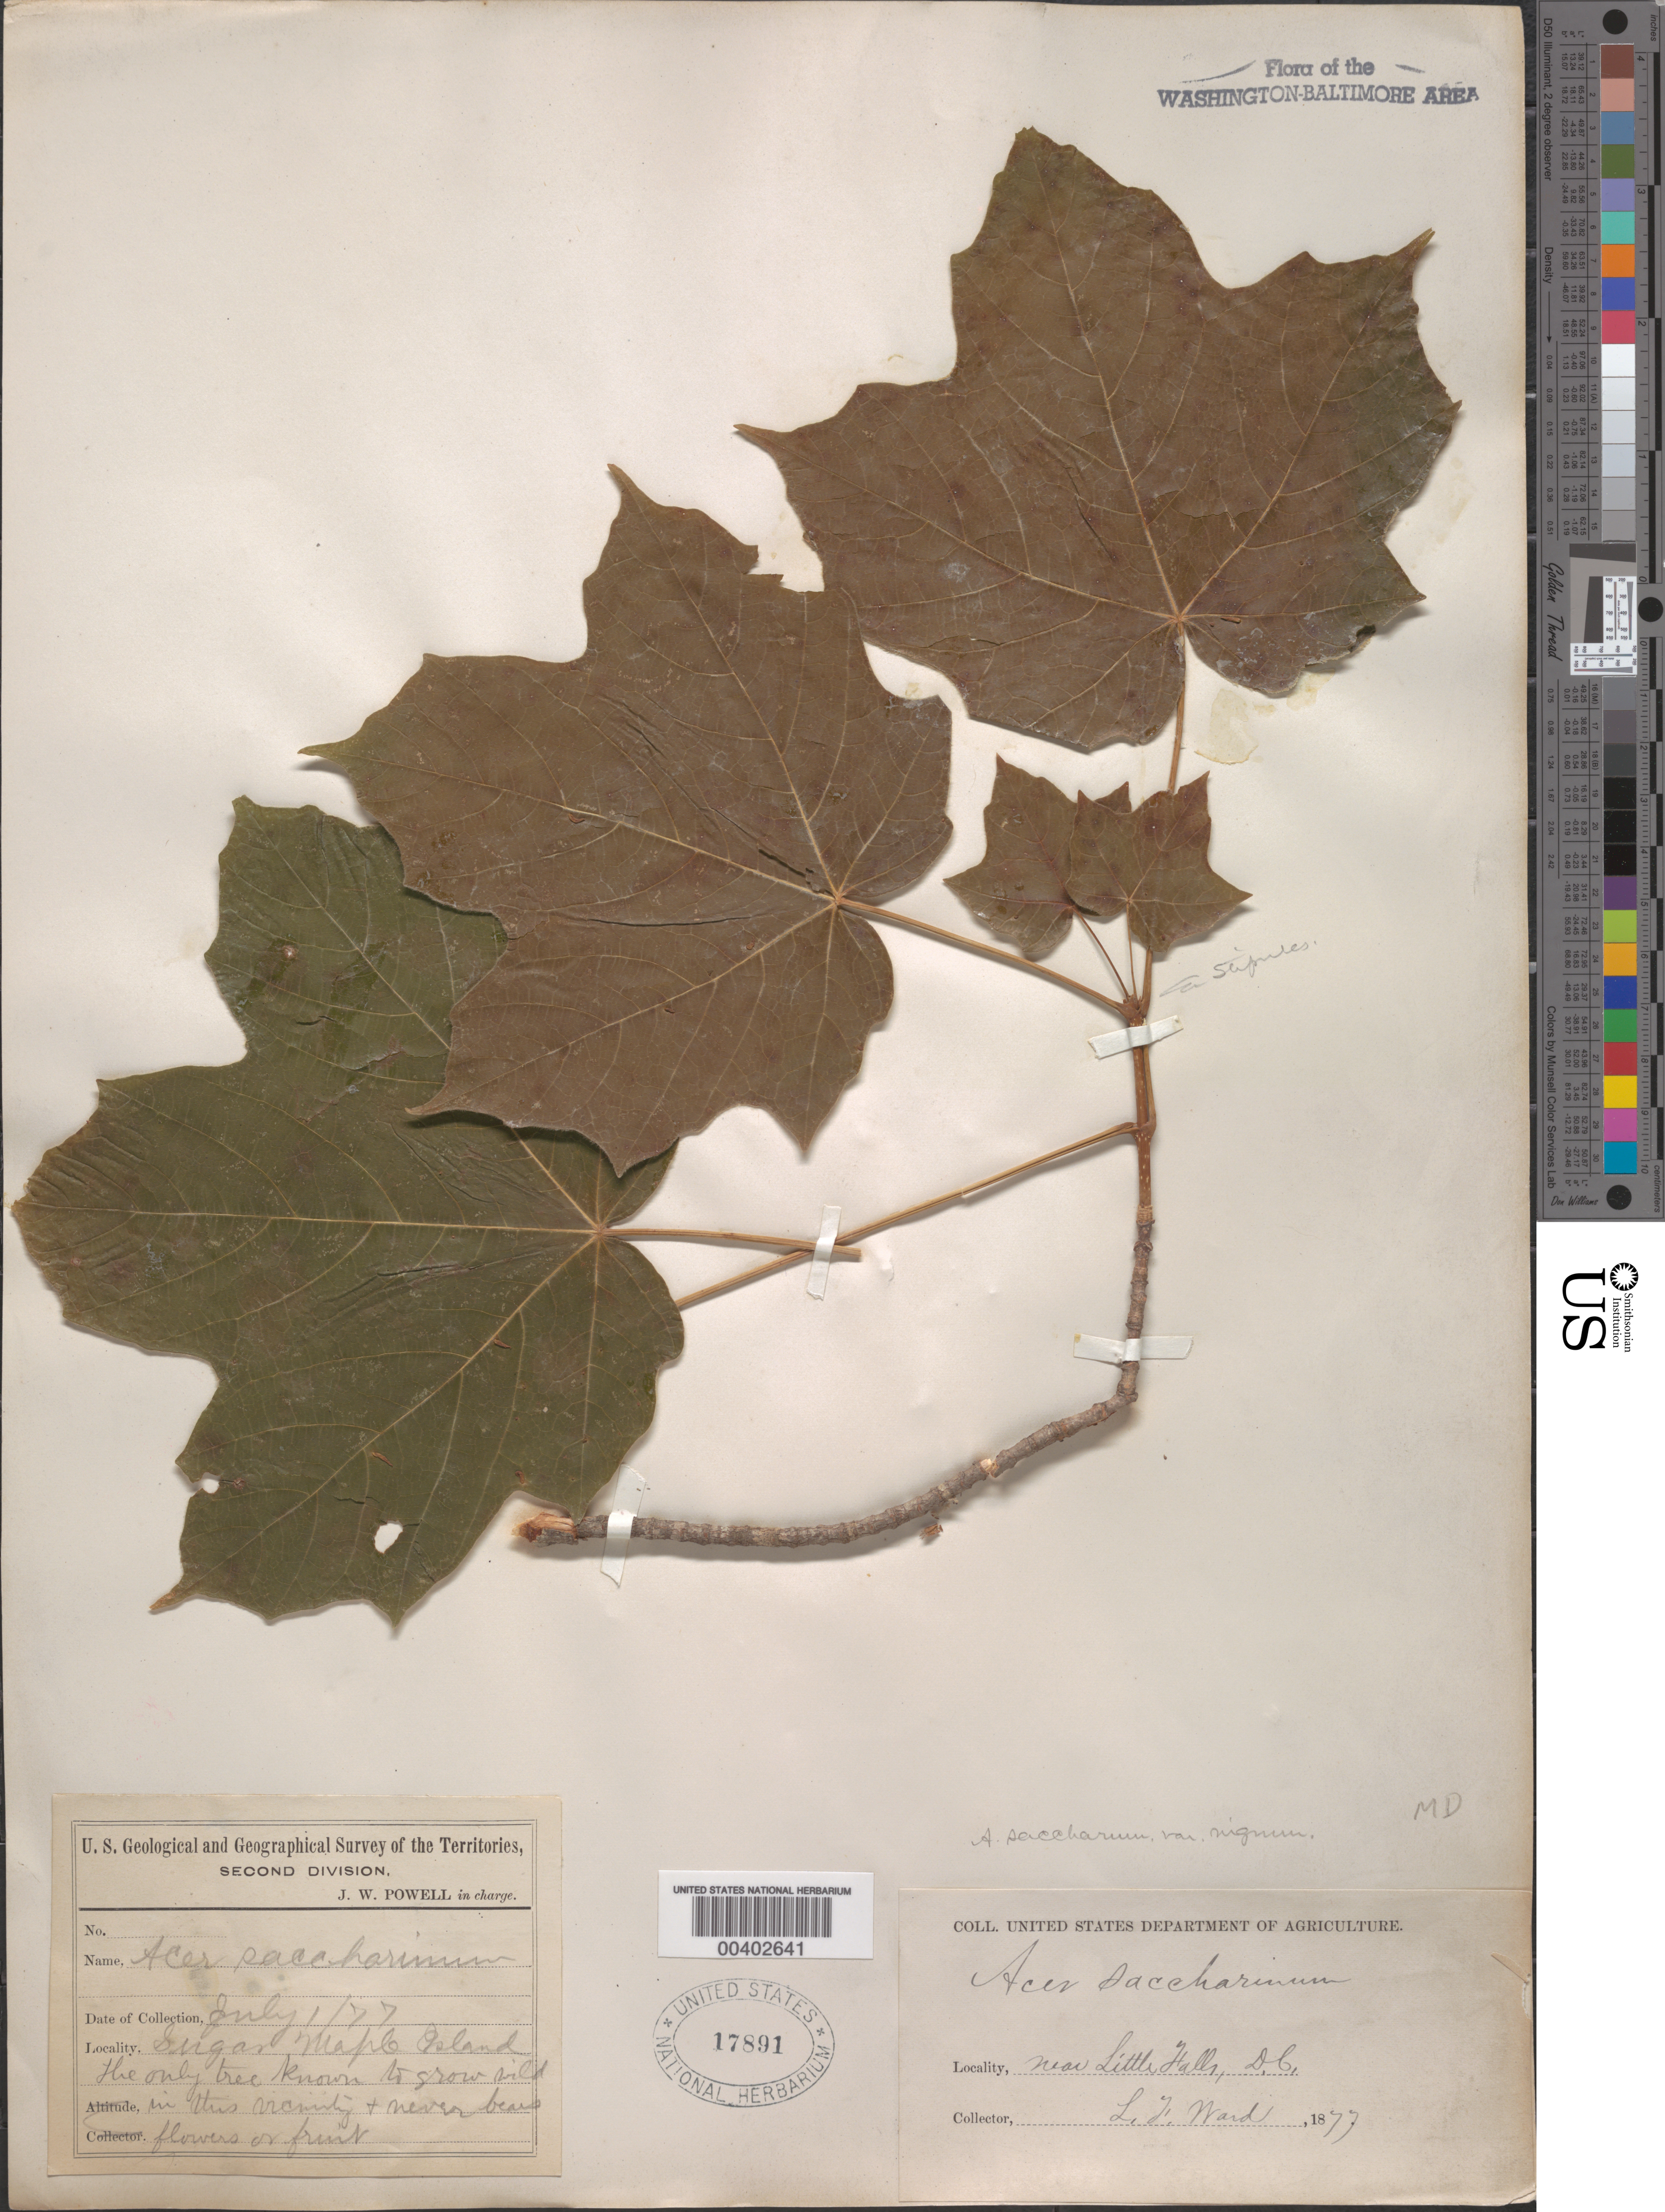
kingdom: Plantae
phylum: Tracheophyta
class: Magnoliopsida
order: Sapindales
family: Sapindaceae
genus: Acer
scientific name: Acer saccharum subsp. nigrum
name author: (F. Michx.) Desmarais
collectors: L. F. Ward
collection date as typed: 01 Jul 1877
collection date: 1877-07-01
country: United States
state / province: Maryland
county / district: Montgomery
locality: Near Little Falls, on Sugar Maple Island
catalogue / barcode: US 17891